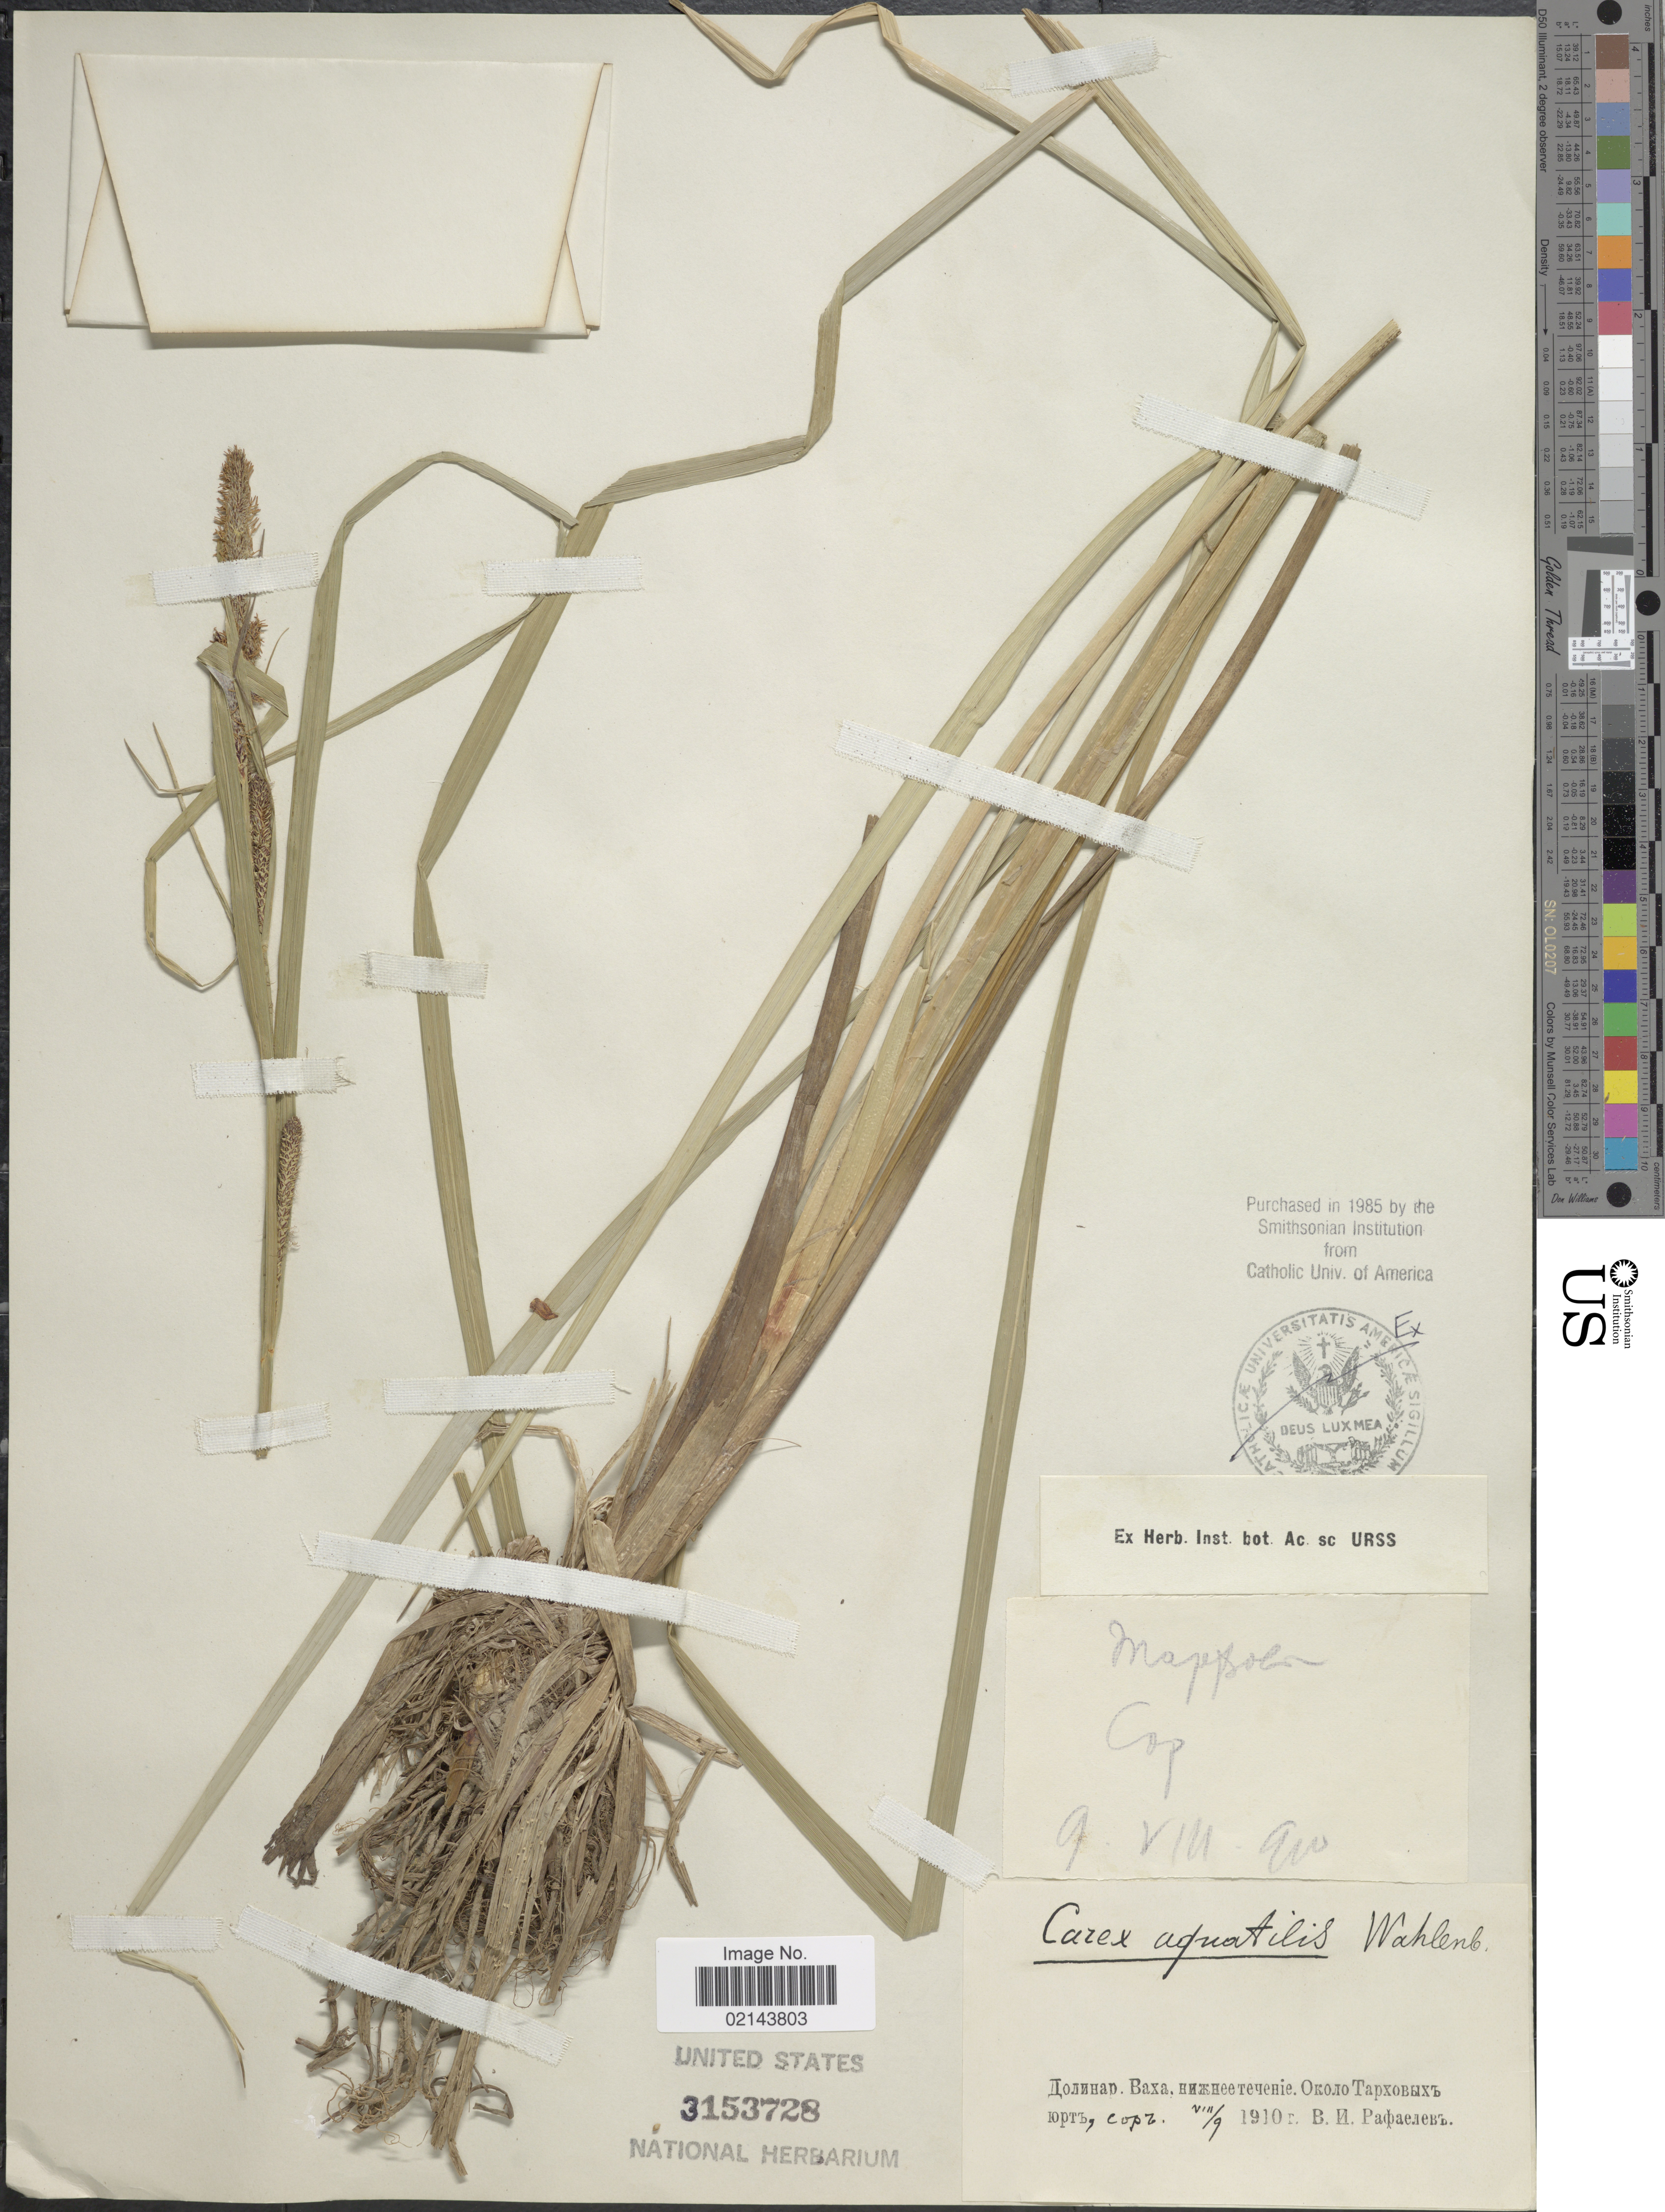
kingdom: Plantae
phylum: Tracheophyta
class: Liliopsida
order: Poales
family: Cyperaceae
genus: Carex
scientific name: Carex aquatilis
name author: Wahlenb.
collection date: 1910-08-09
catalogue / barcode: US 3153728